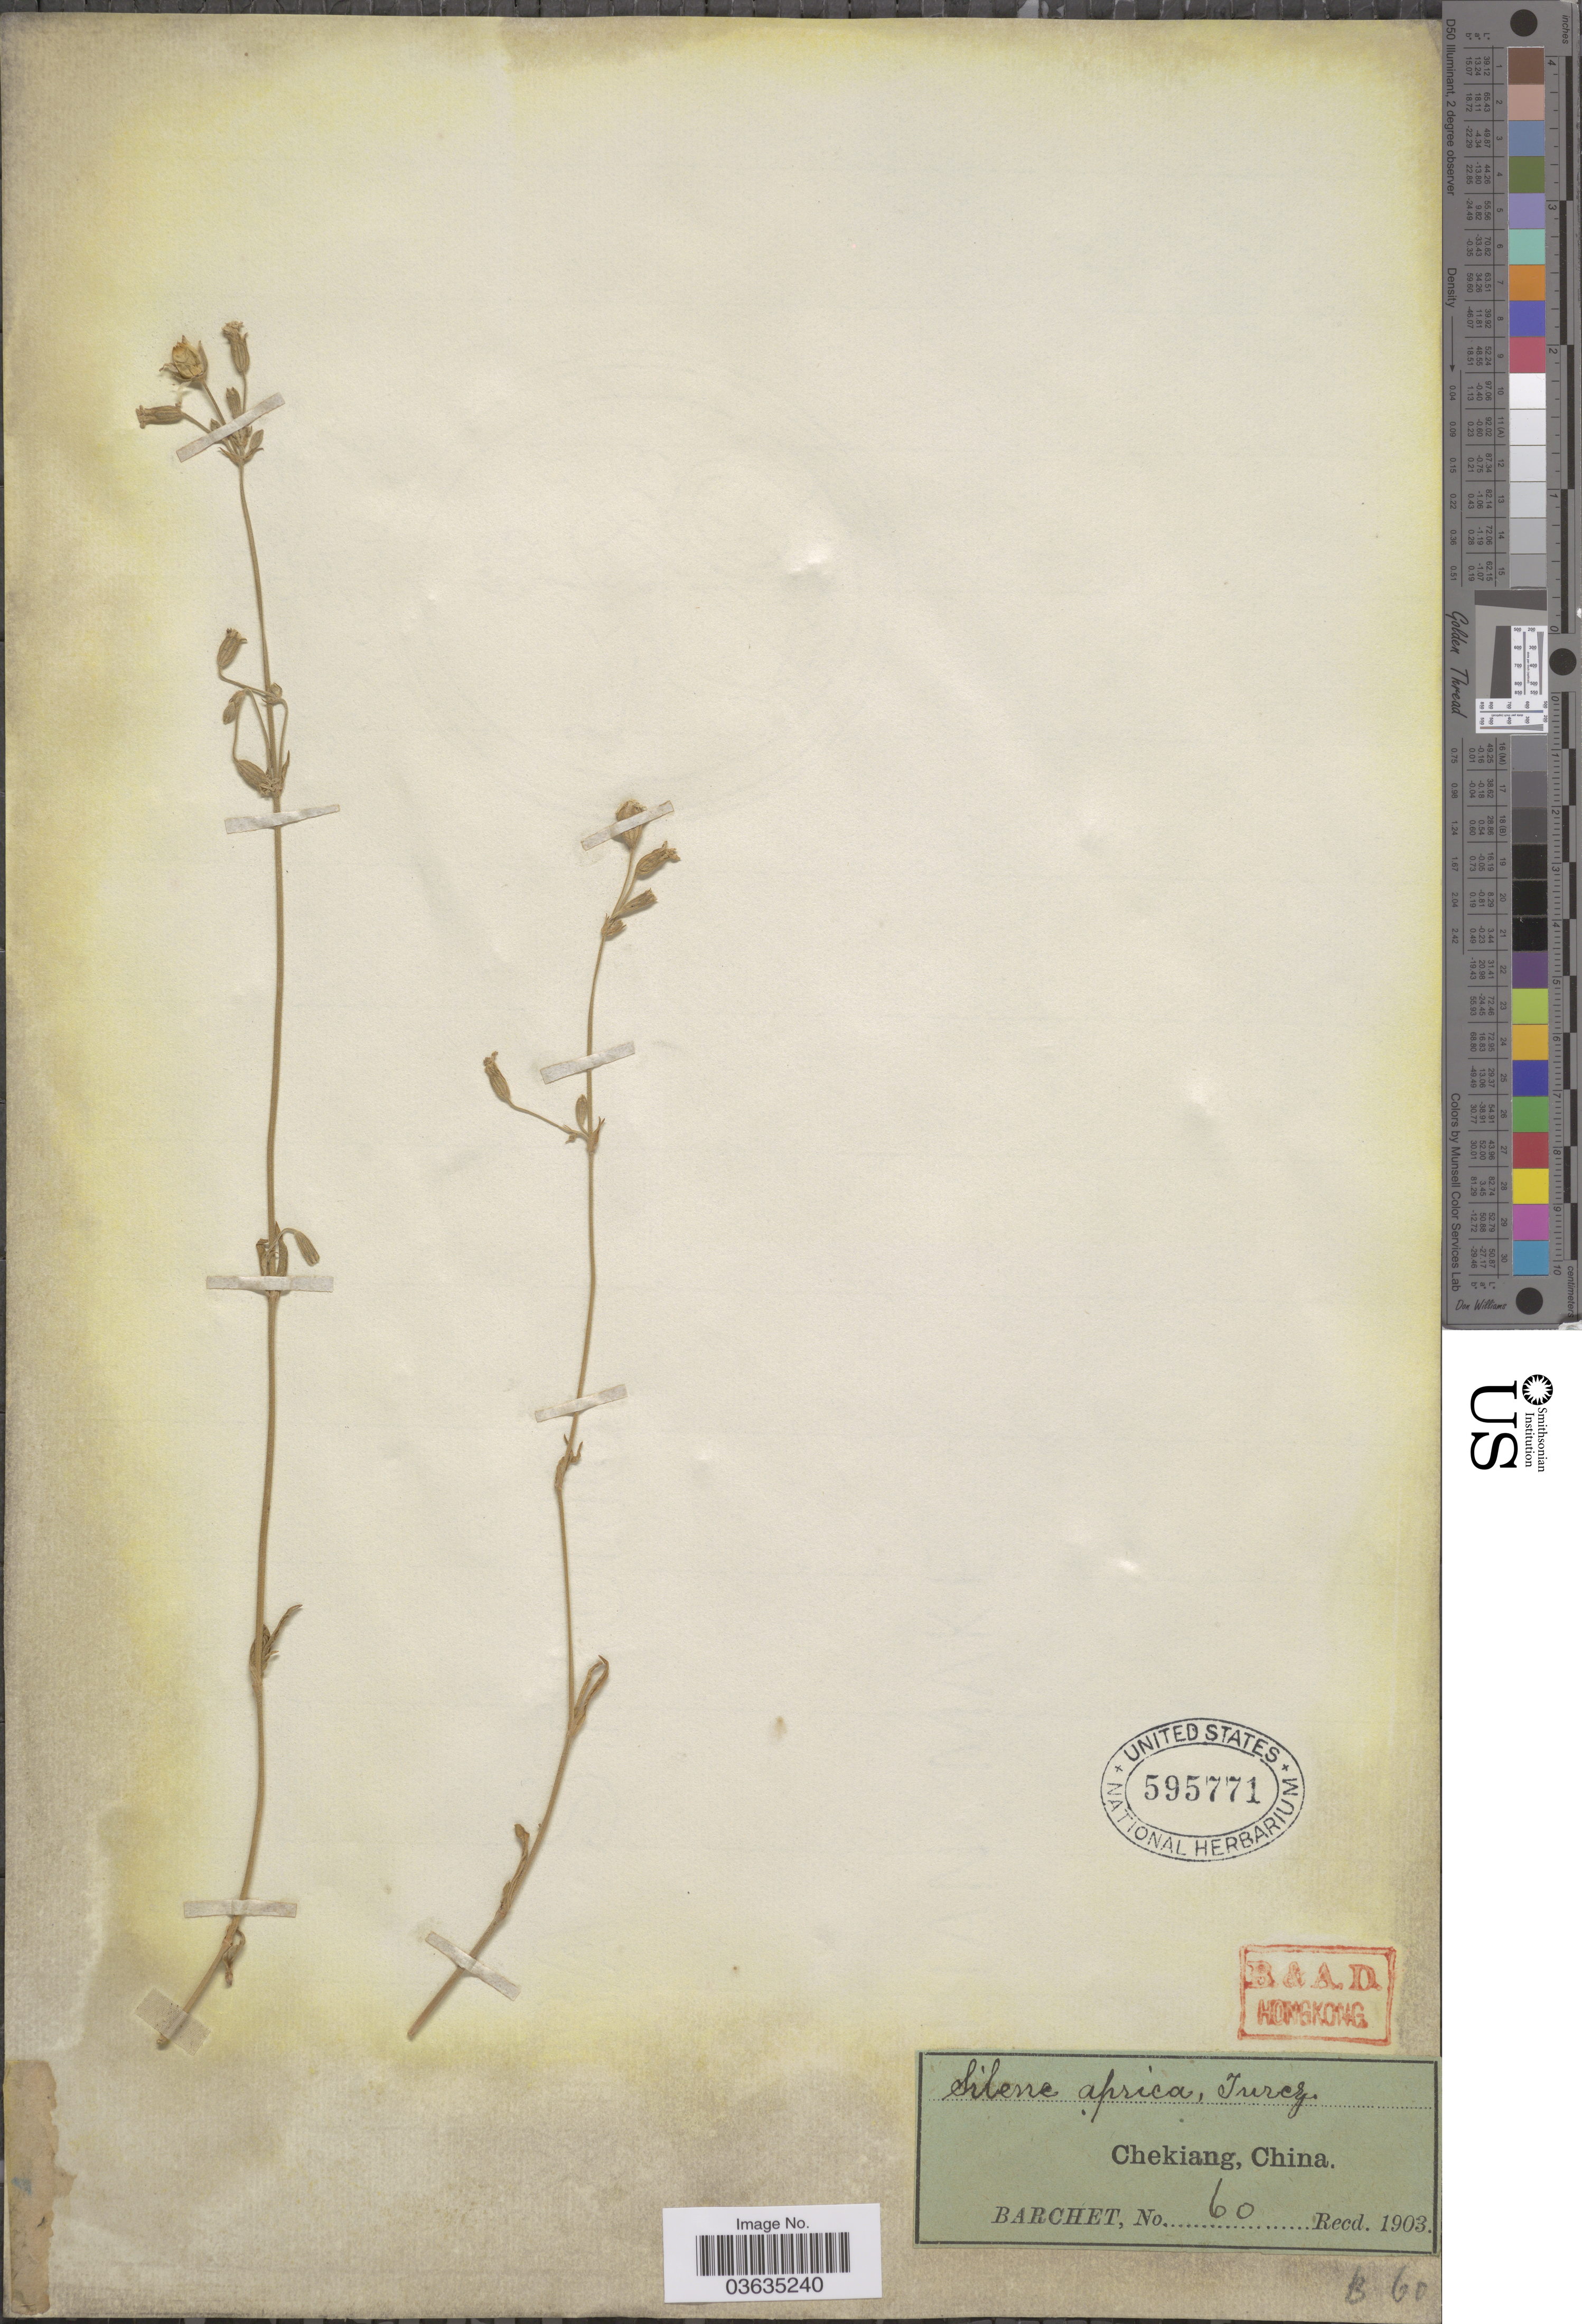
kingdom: Plantae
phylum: Tracheophyta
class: Magnoliopsida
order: Caryophyllales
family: Caryophyllaceae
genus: Silene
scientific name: Silene aprica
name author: Turcz. ex Fisch. & C.A. Mey.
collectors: Barchet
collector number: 60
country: China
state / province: Zhejiang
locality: Chekiang.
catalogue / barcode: US 595771